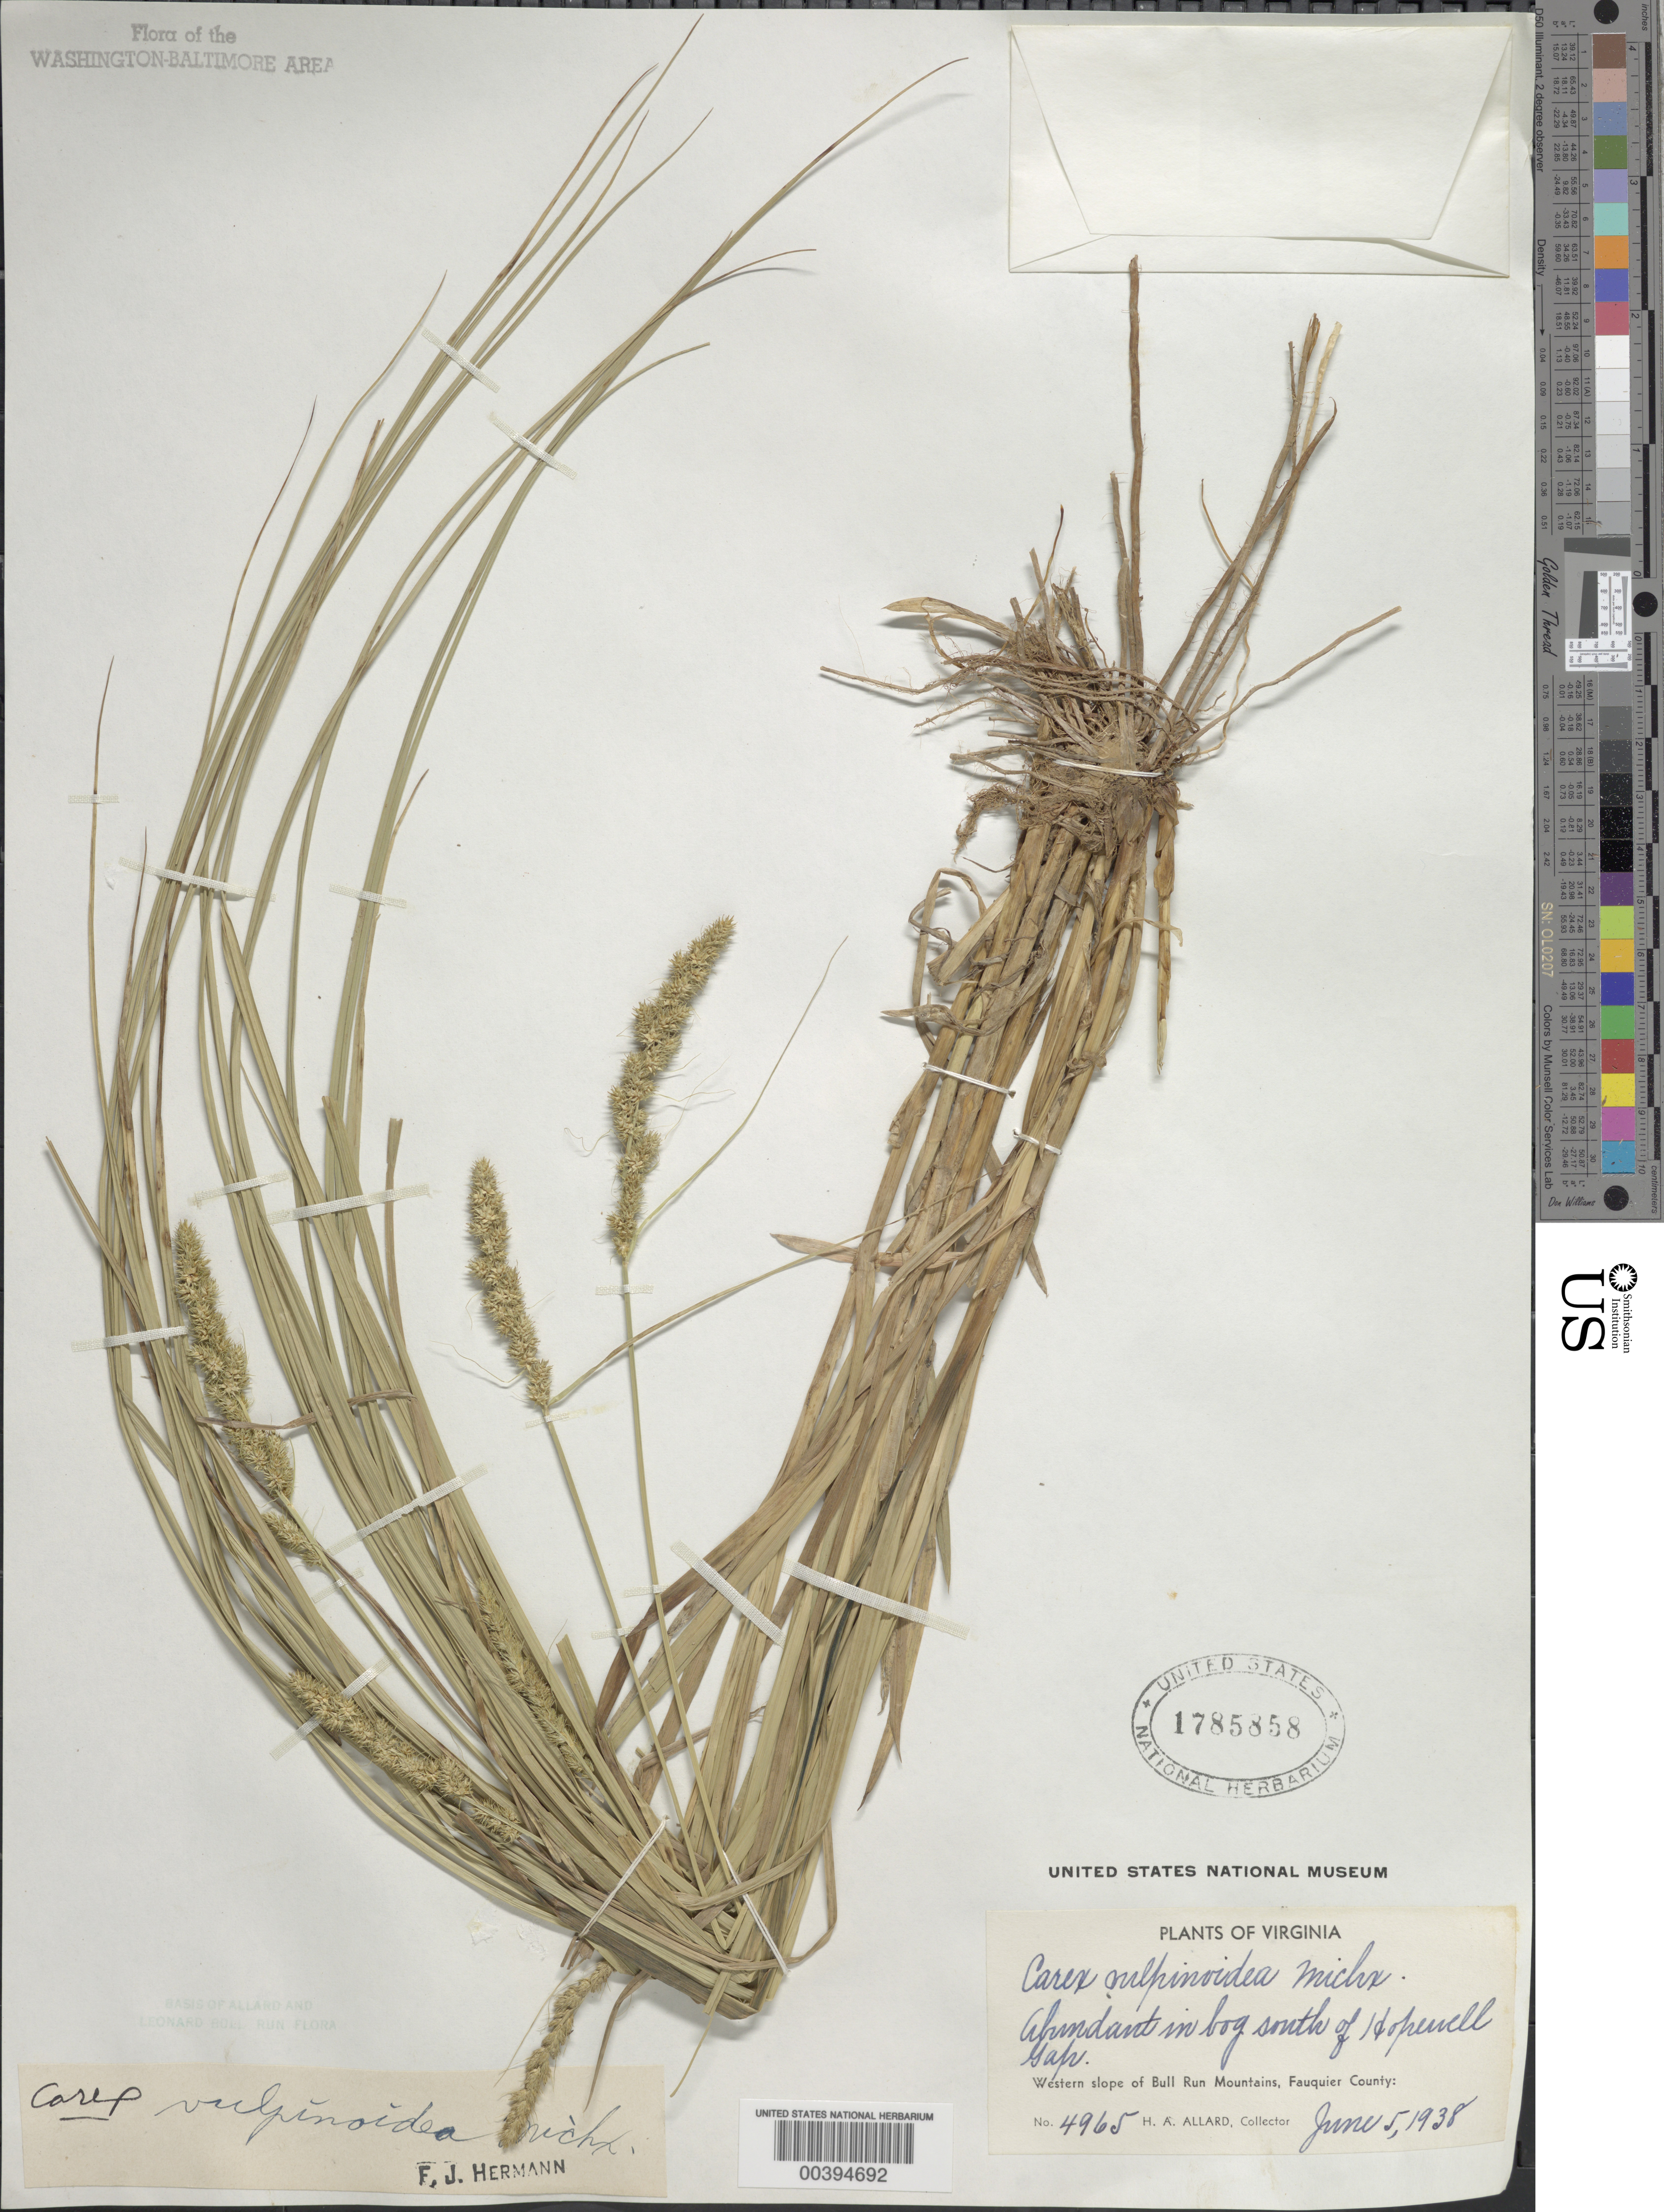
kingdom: Plantae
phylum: Tracheophyta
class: Liliopsida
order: Poales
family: Cyperaceae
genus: Carex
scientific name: Carex vulpinoidea Michx.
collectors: H. A. Allard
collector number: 4965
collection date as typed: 05 Jun 1938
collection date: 1938-06-05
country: United States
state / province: Virginia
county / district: Fauquier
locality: South of Hopewell Gap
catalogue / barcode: US 1785858